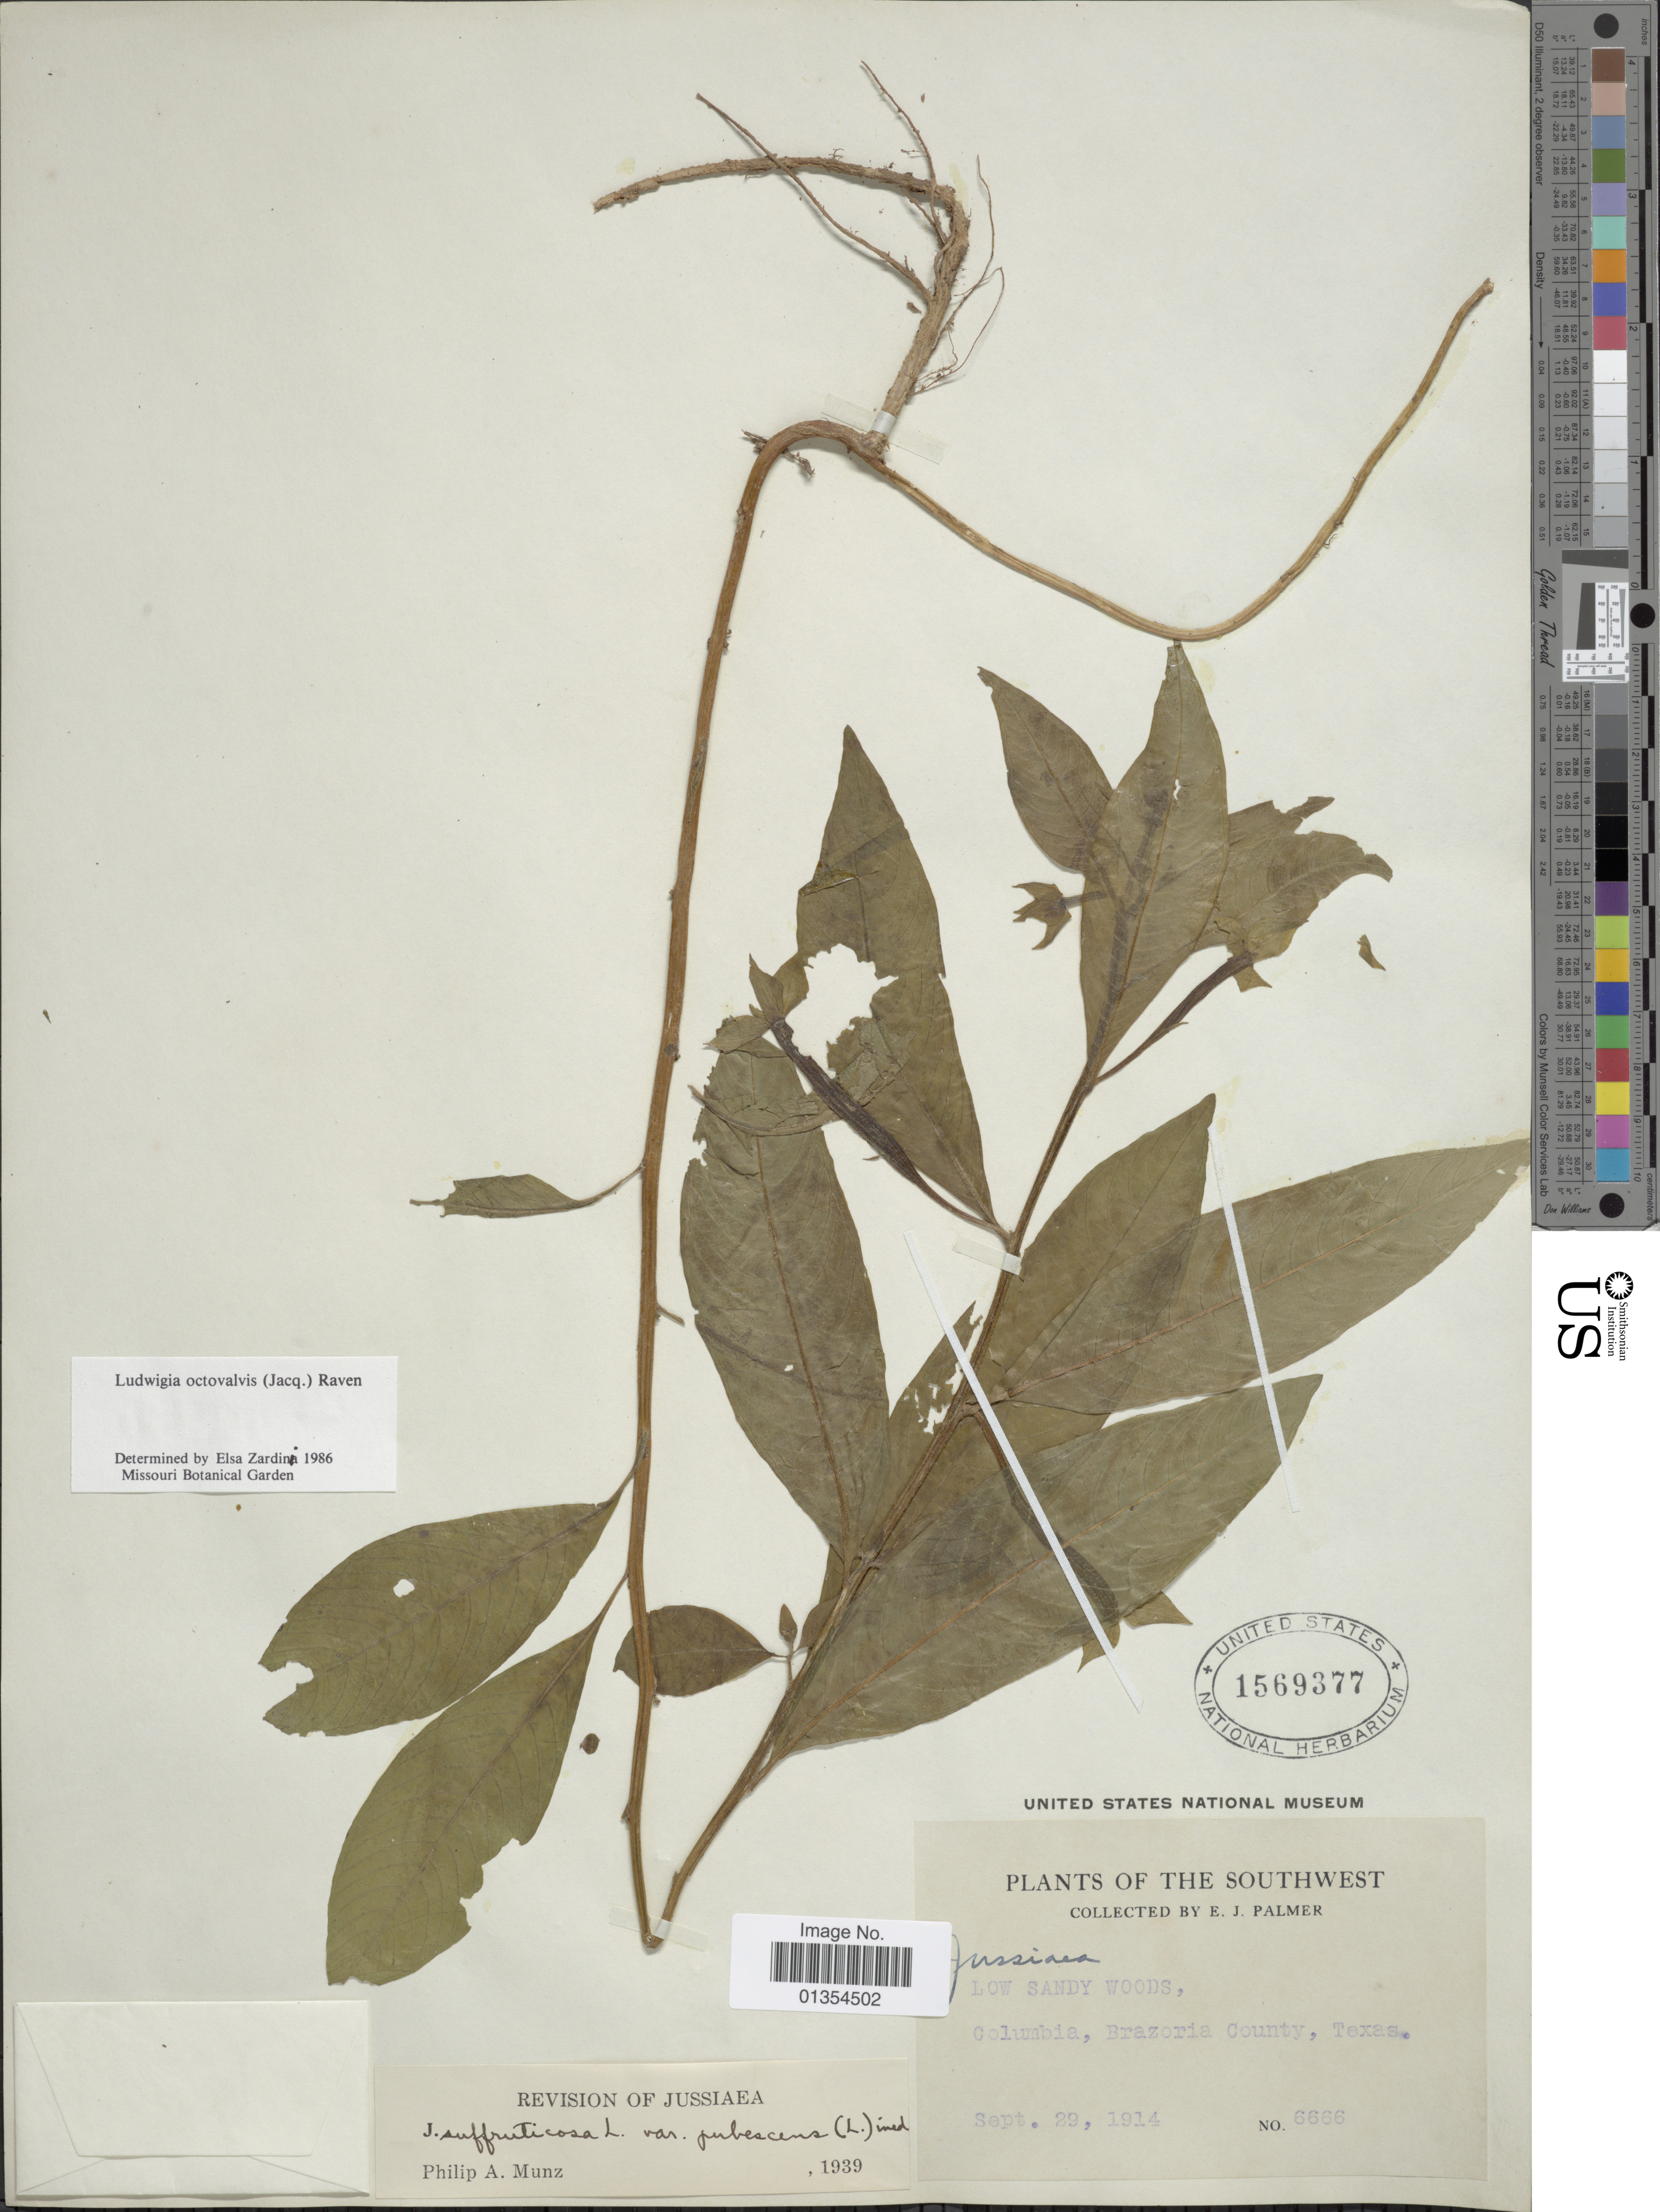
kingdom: Plantae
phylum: Tracheophyta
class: Magnoliopsida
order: Myrtales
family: Onagraceae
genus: Ludwigia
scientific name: Ludwigia octovalvis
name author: (Jacq.) P.H. Raven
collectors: E. J. Palmer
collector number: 6666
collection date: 1914-09-29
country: United States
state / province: Texas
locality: The Southwest, Columbia, Brazoria County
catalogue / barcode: US 1569377